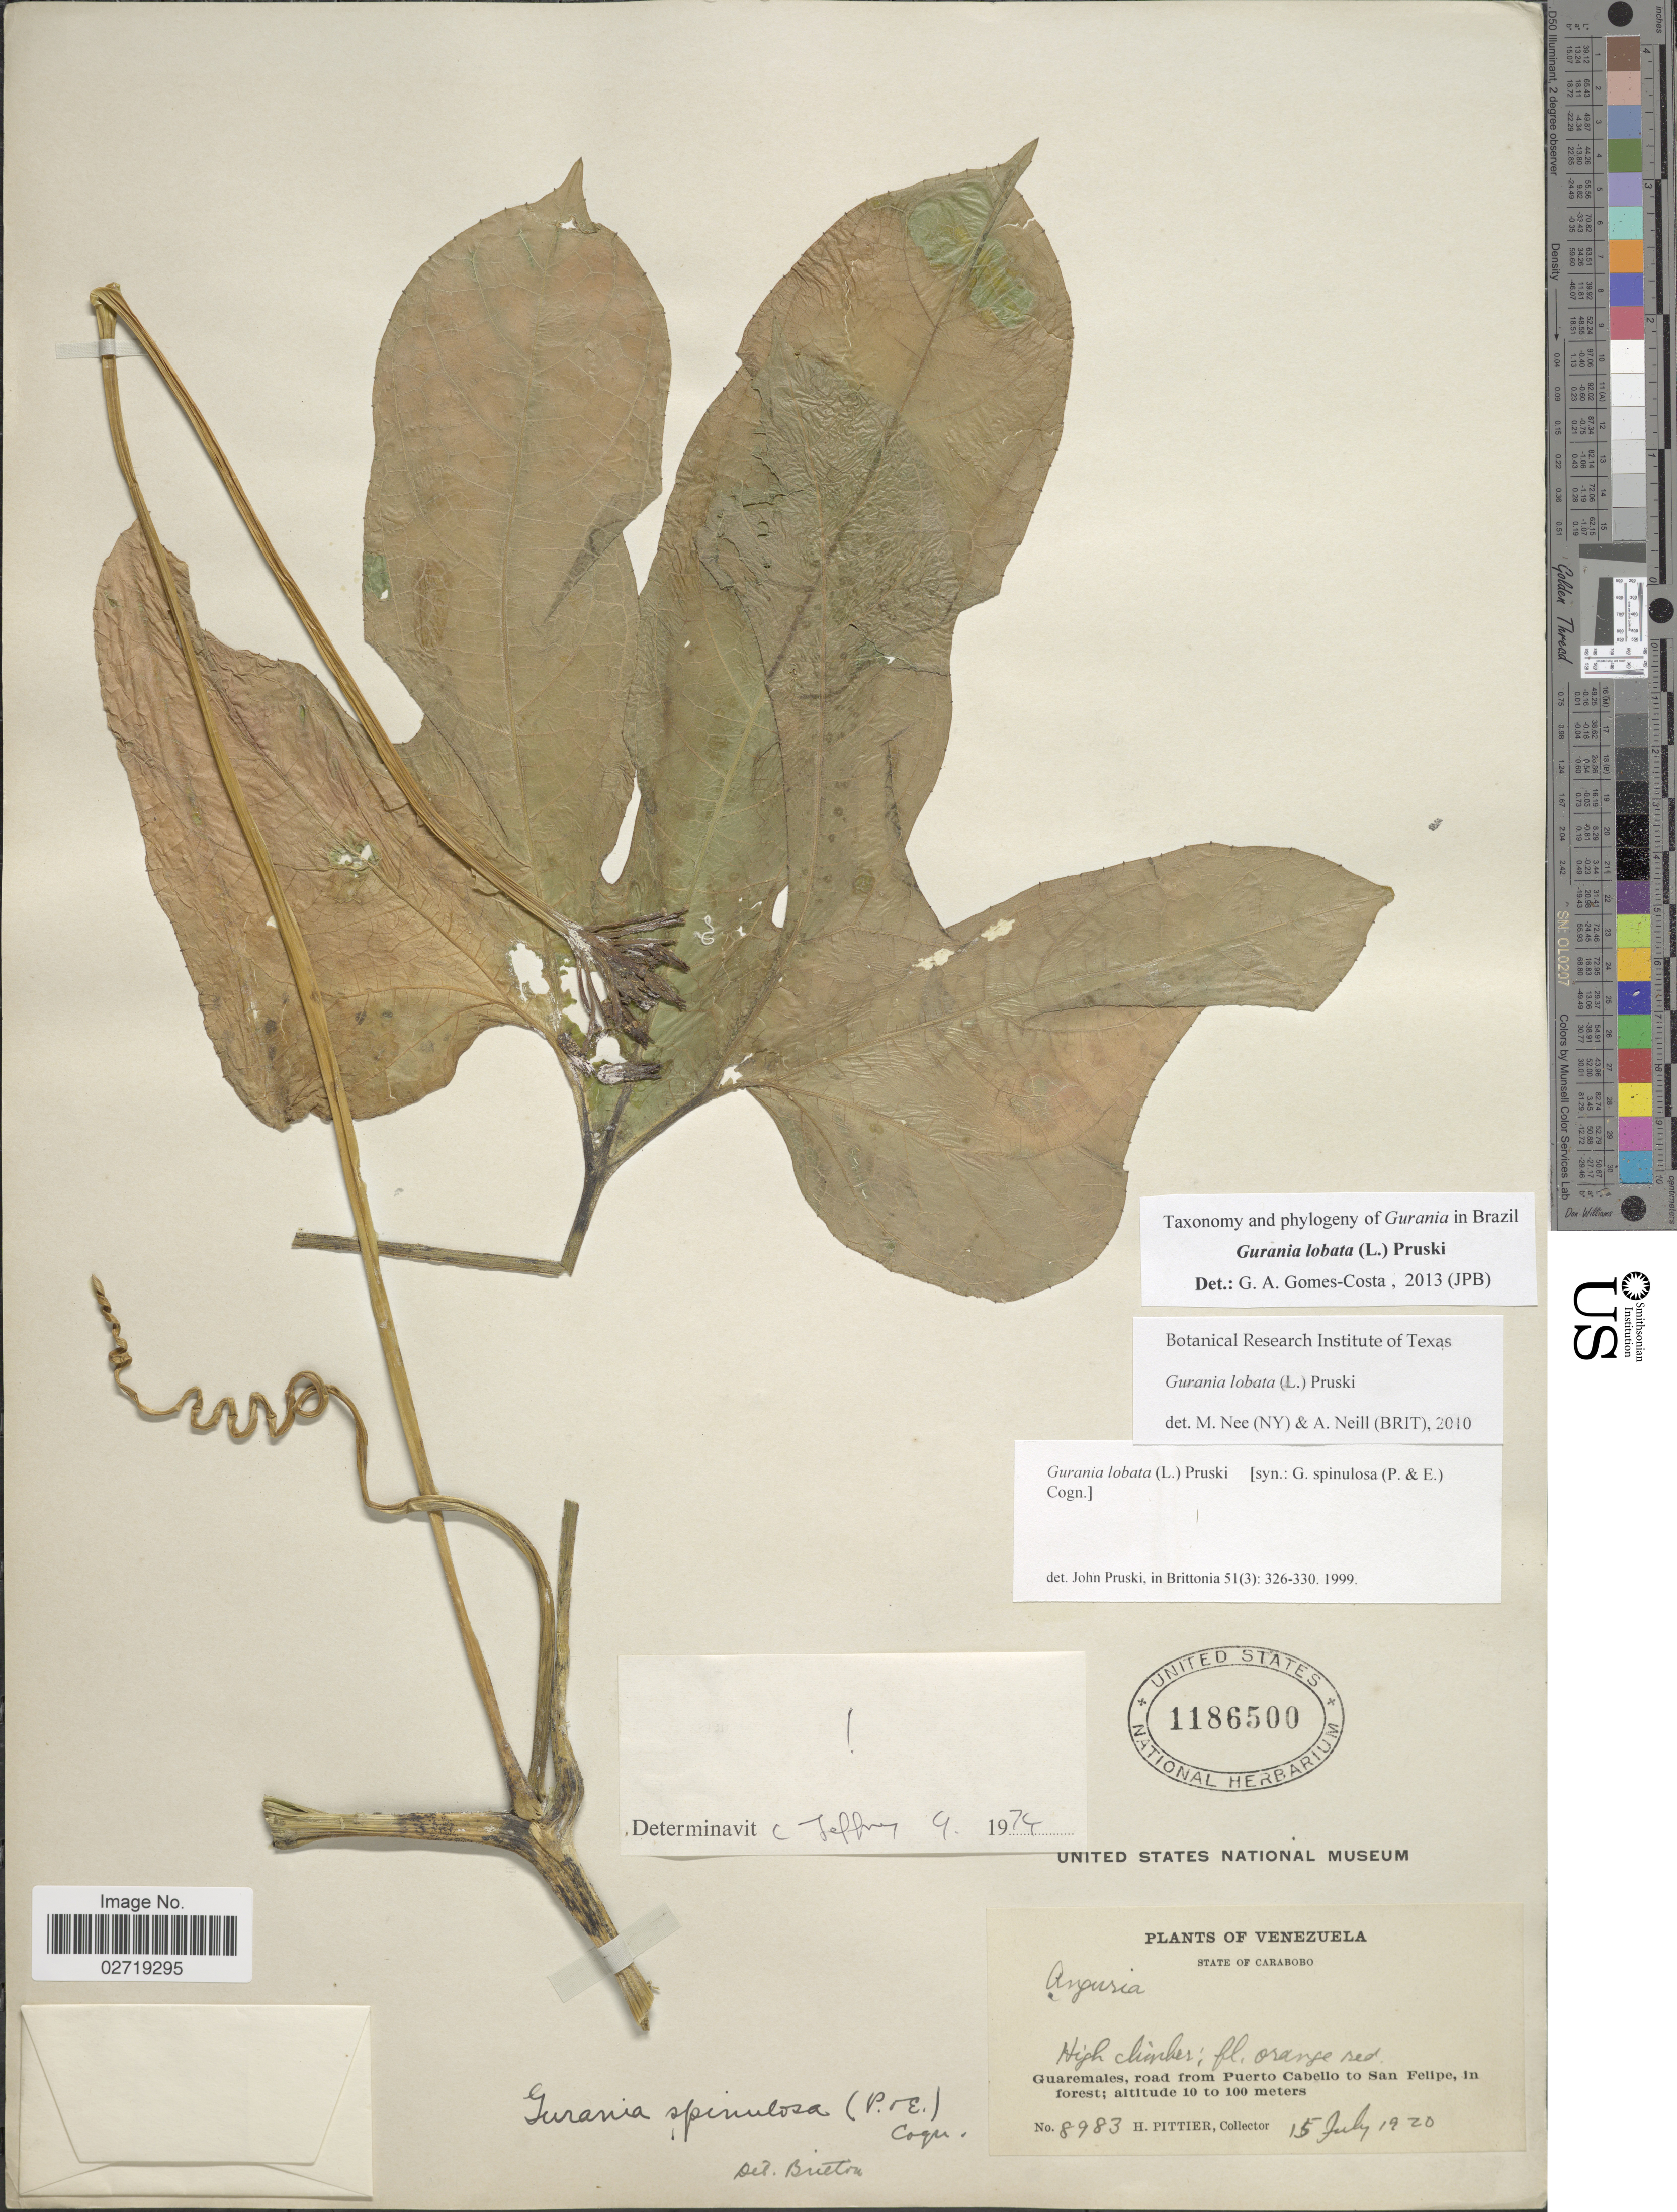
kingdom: Plantae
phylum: Tracheophyta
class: Magnoliopsida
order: Cucurbitales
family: Cucurbitaceae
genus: Gurania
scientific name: Gurania lobata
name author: (L.) Pruski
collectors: H. F. Pittier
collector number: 8983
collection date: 1920-07-15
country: Venezuela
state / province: Carabobo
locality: Guaremales, road from Puerto Cabello to San Felipe, in forest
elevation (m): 10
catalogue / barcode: US 1186500